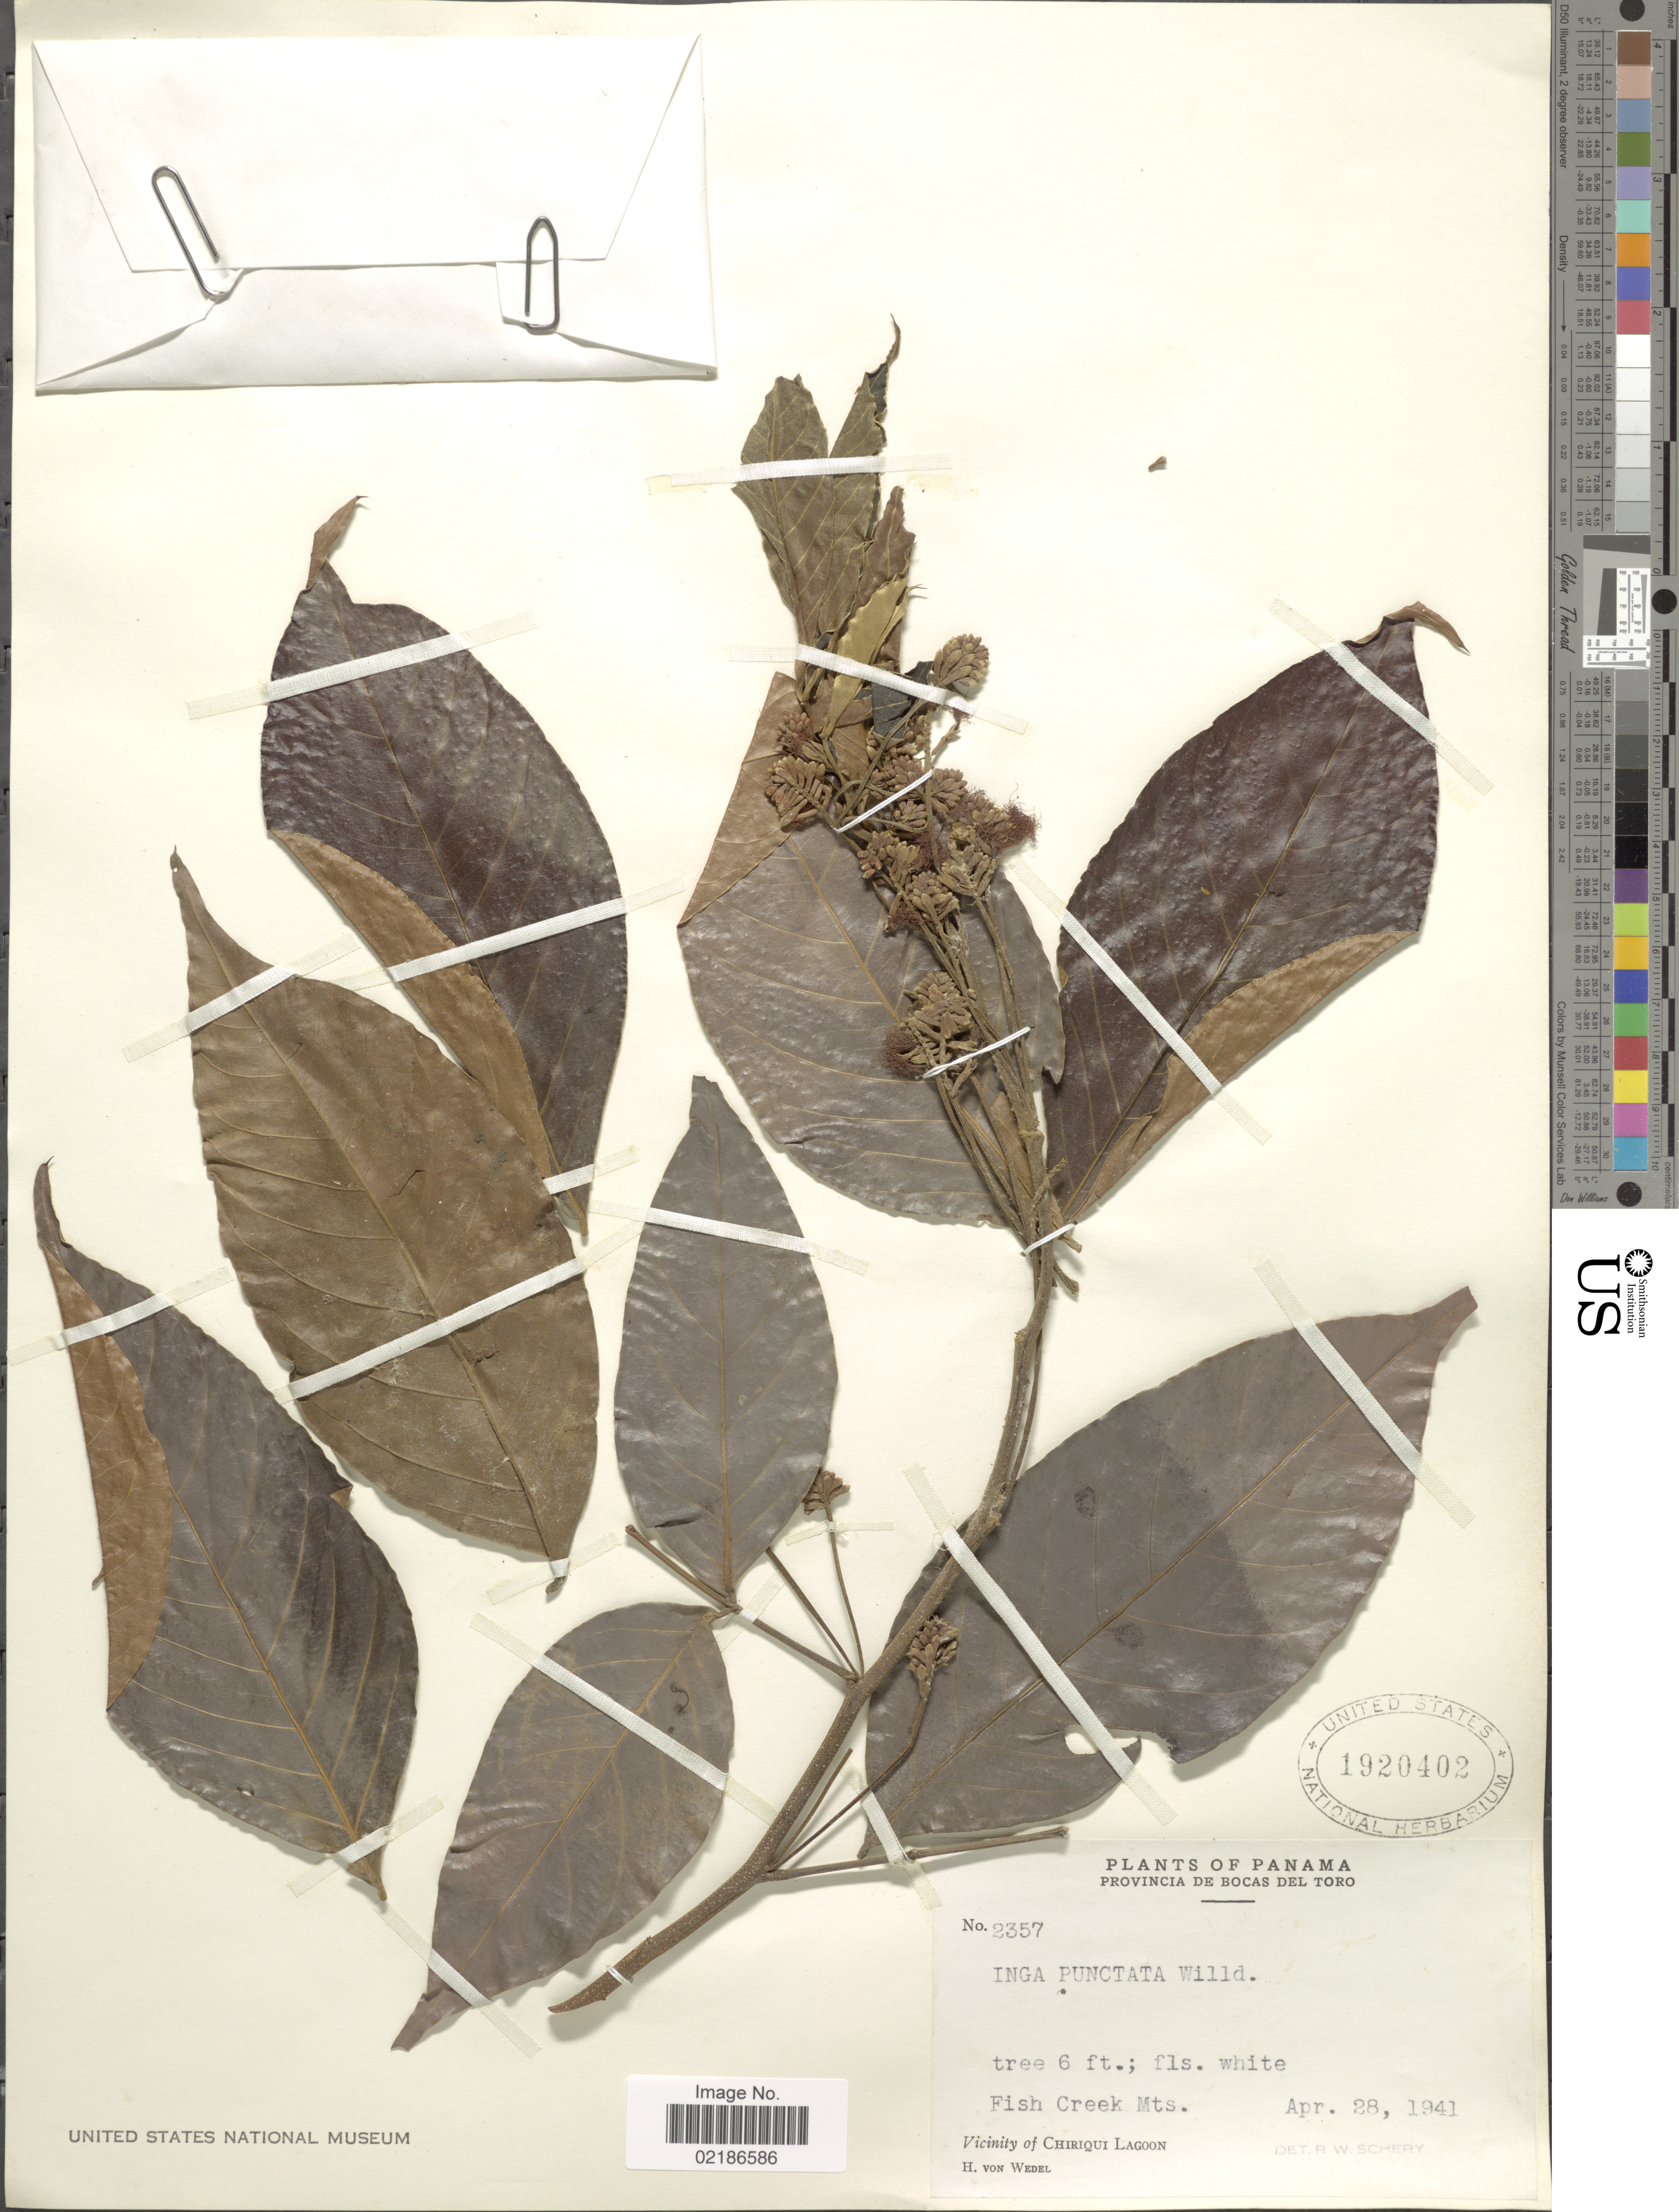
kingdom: Plantae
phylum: Tracheophyta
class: Magnoliopsida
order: Fabales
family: Fabaceae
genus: Inga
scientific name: Inga punctata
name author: Willd.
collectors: H. von Wedel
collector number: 2357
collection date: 1941-04-28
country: Panama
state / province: Chiriqui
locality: Provincia de Bocas del Toro, Fish Creek Mts., Vicinity of Chiriqui Lagoon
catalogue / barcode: US 1920402